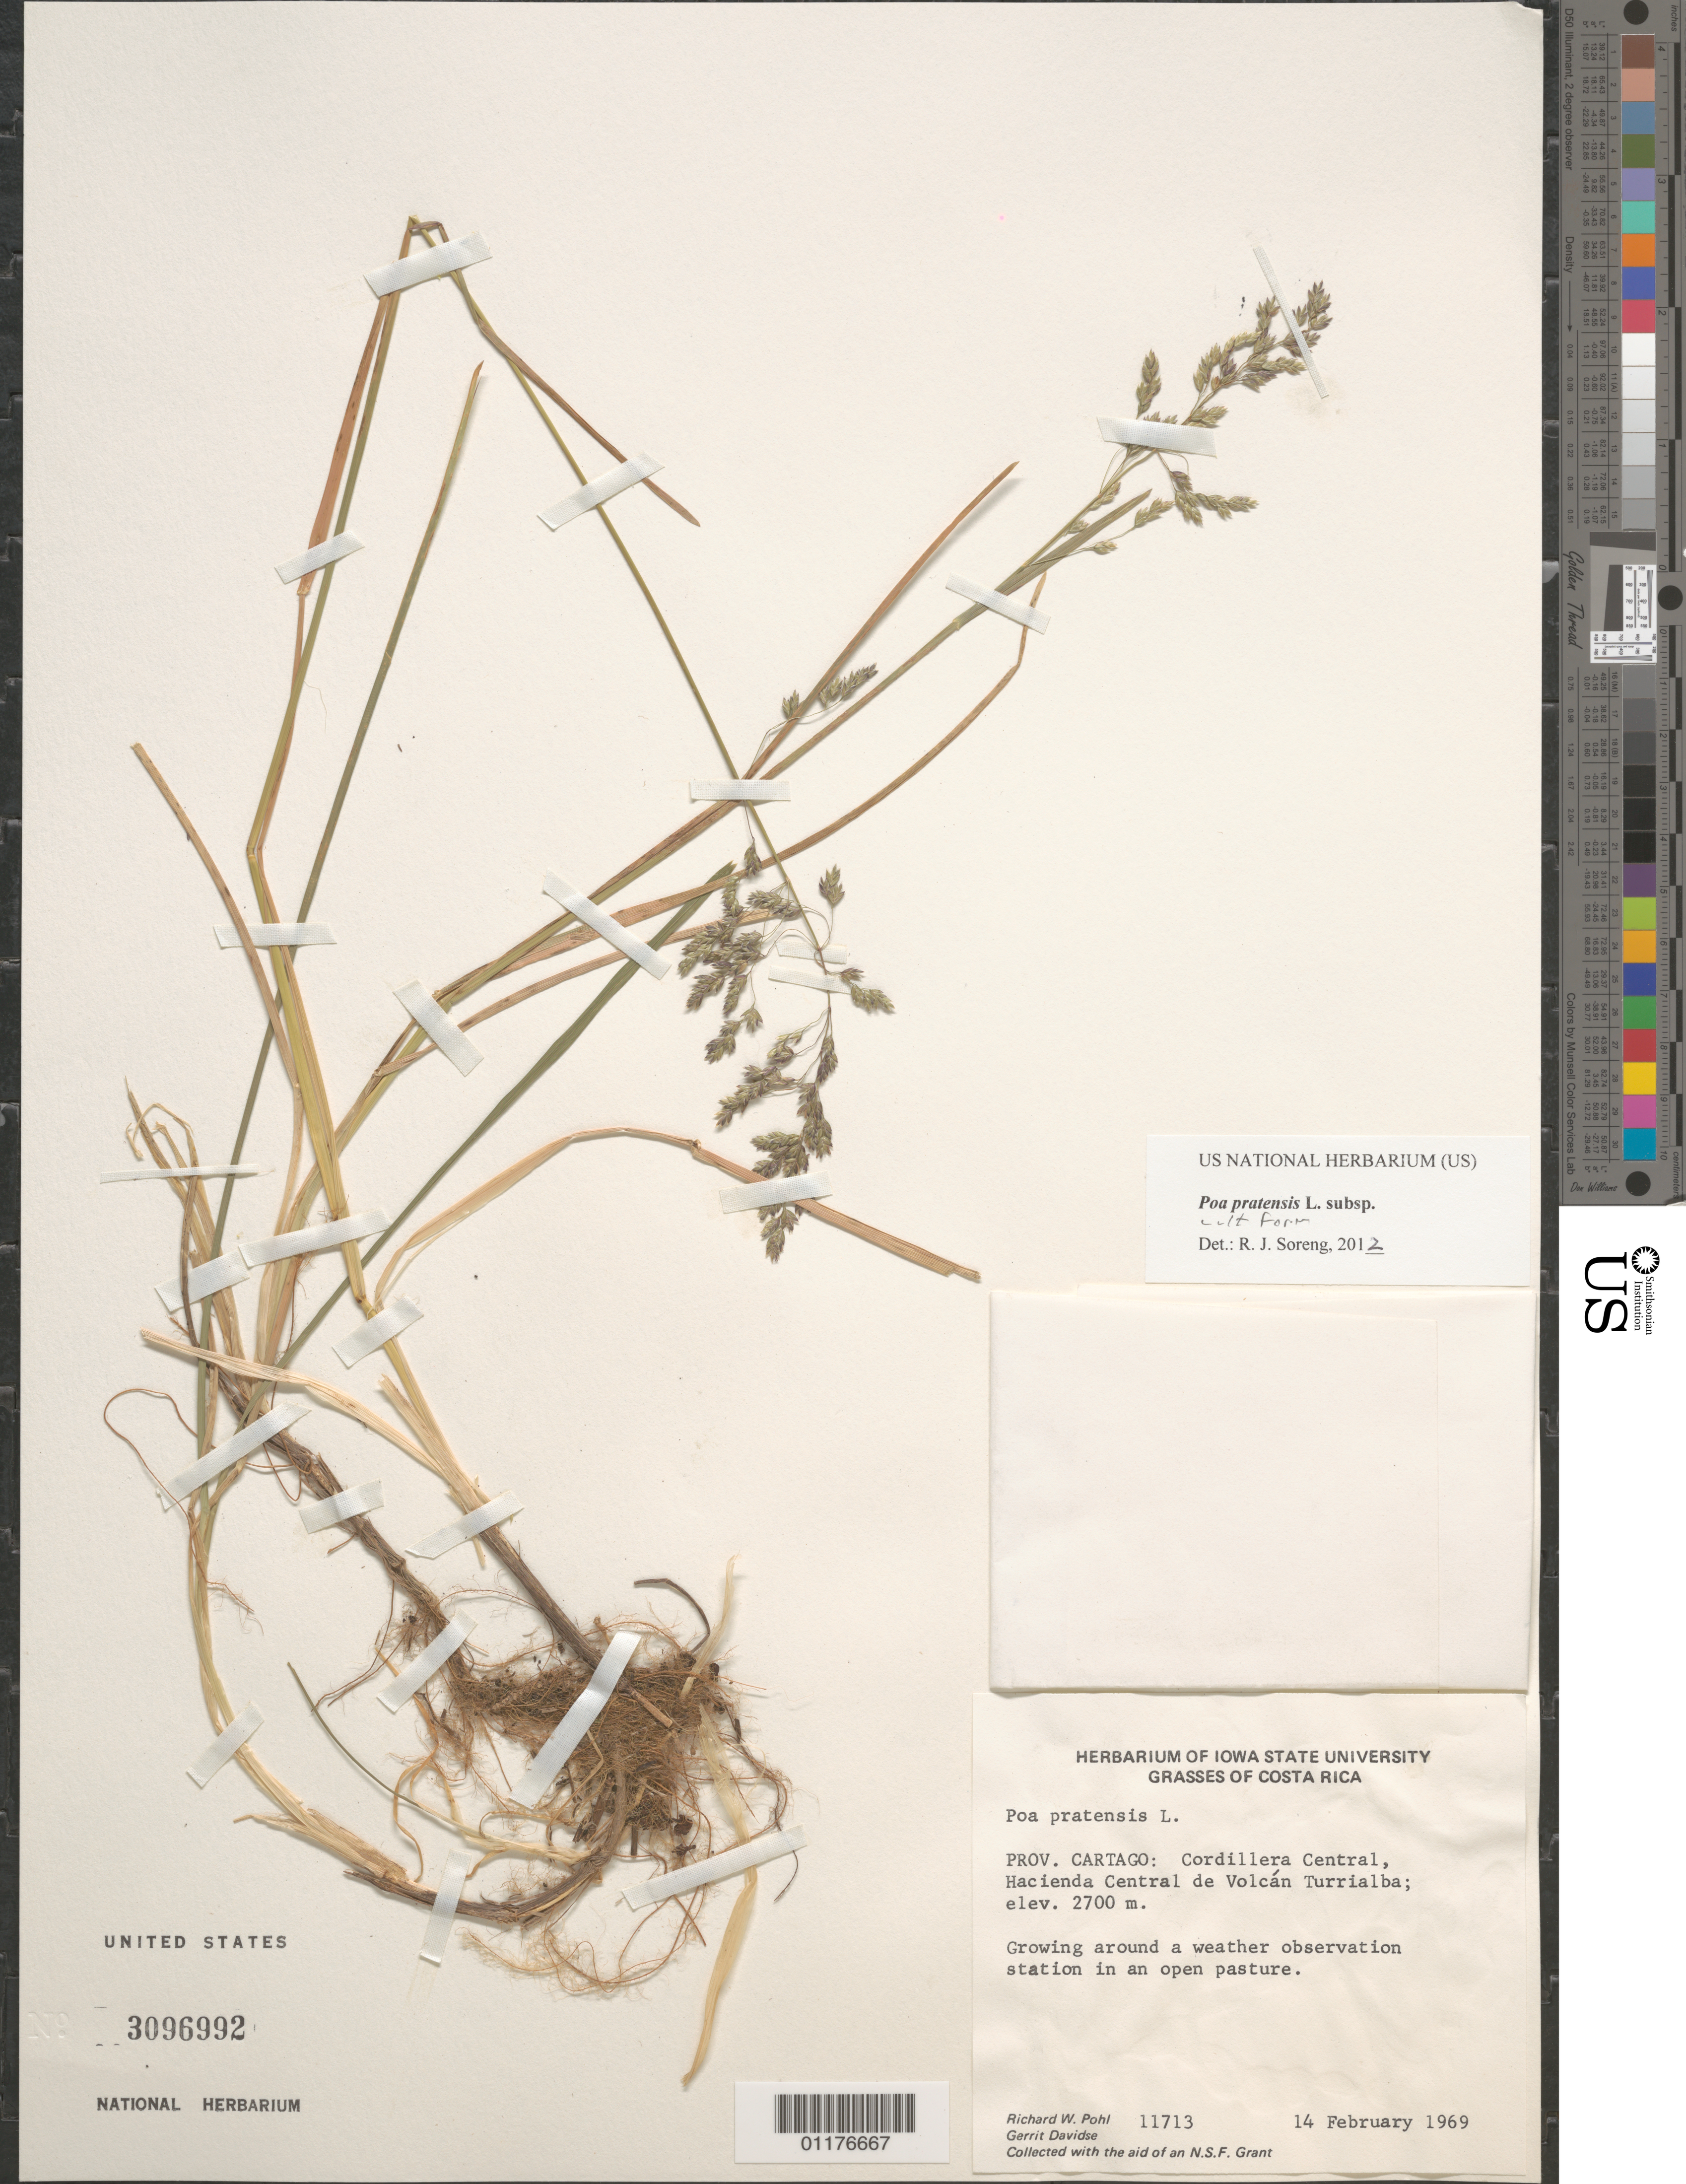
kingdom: Plantae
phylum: Tracheophyta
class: Liliopsida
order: Poales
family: Poaceae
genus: Poa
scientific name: Poa pratensis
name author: L.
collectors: R. W. Pohl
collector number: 11713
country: Costa Rica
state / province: Cartago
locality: Cordillera Central, Hacienda Central de olcan Turrialba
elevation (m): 2700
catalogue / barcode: US 3096992